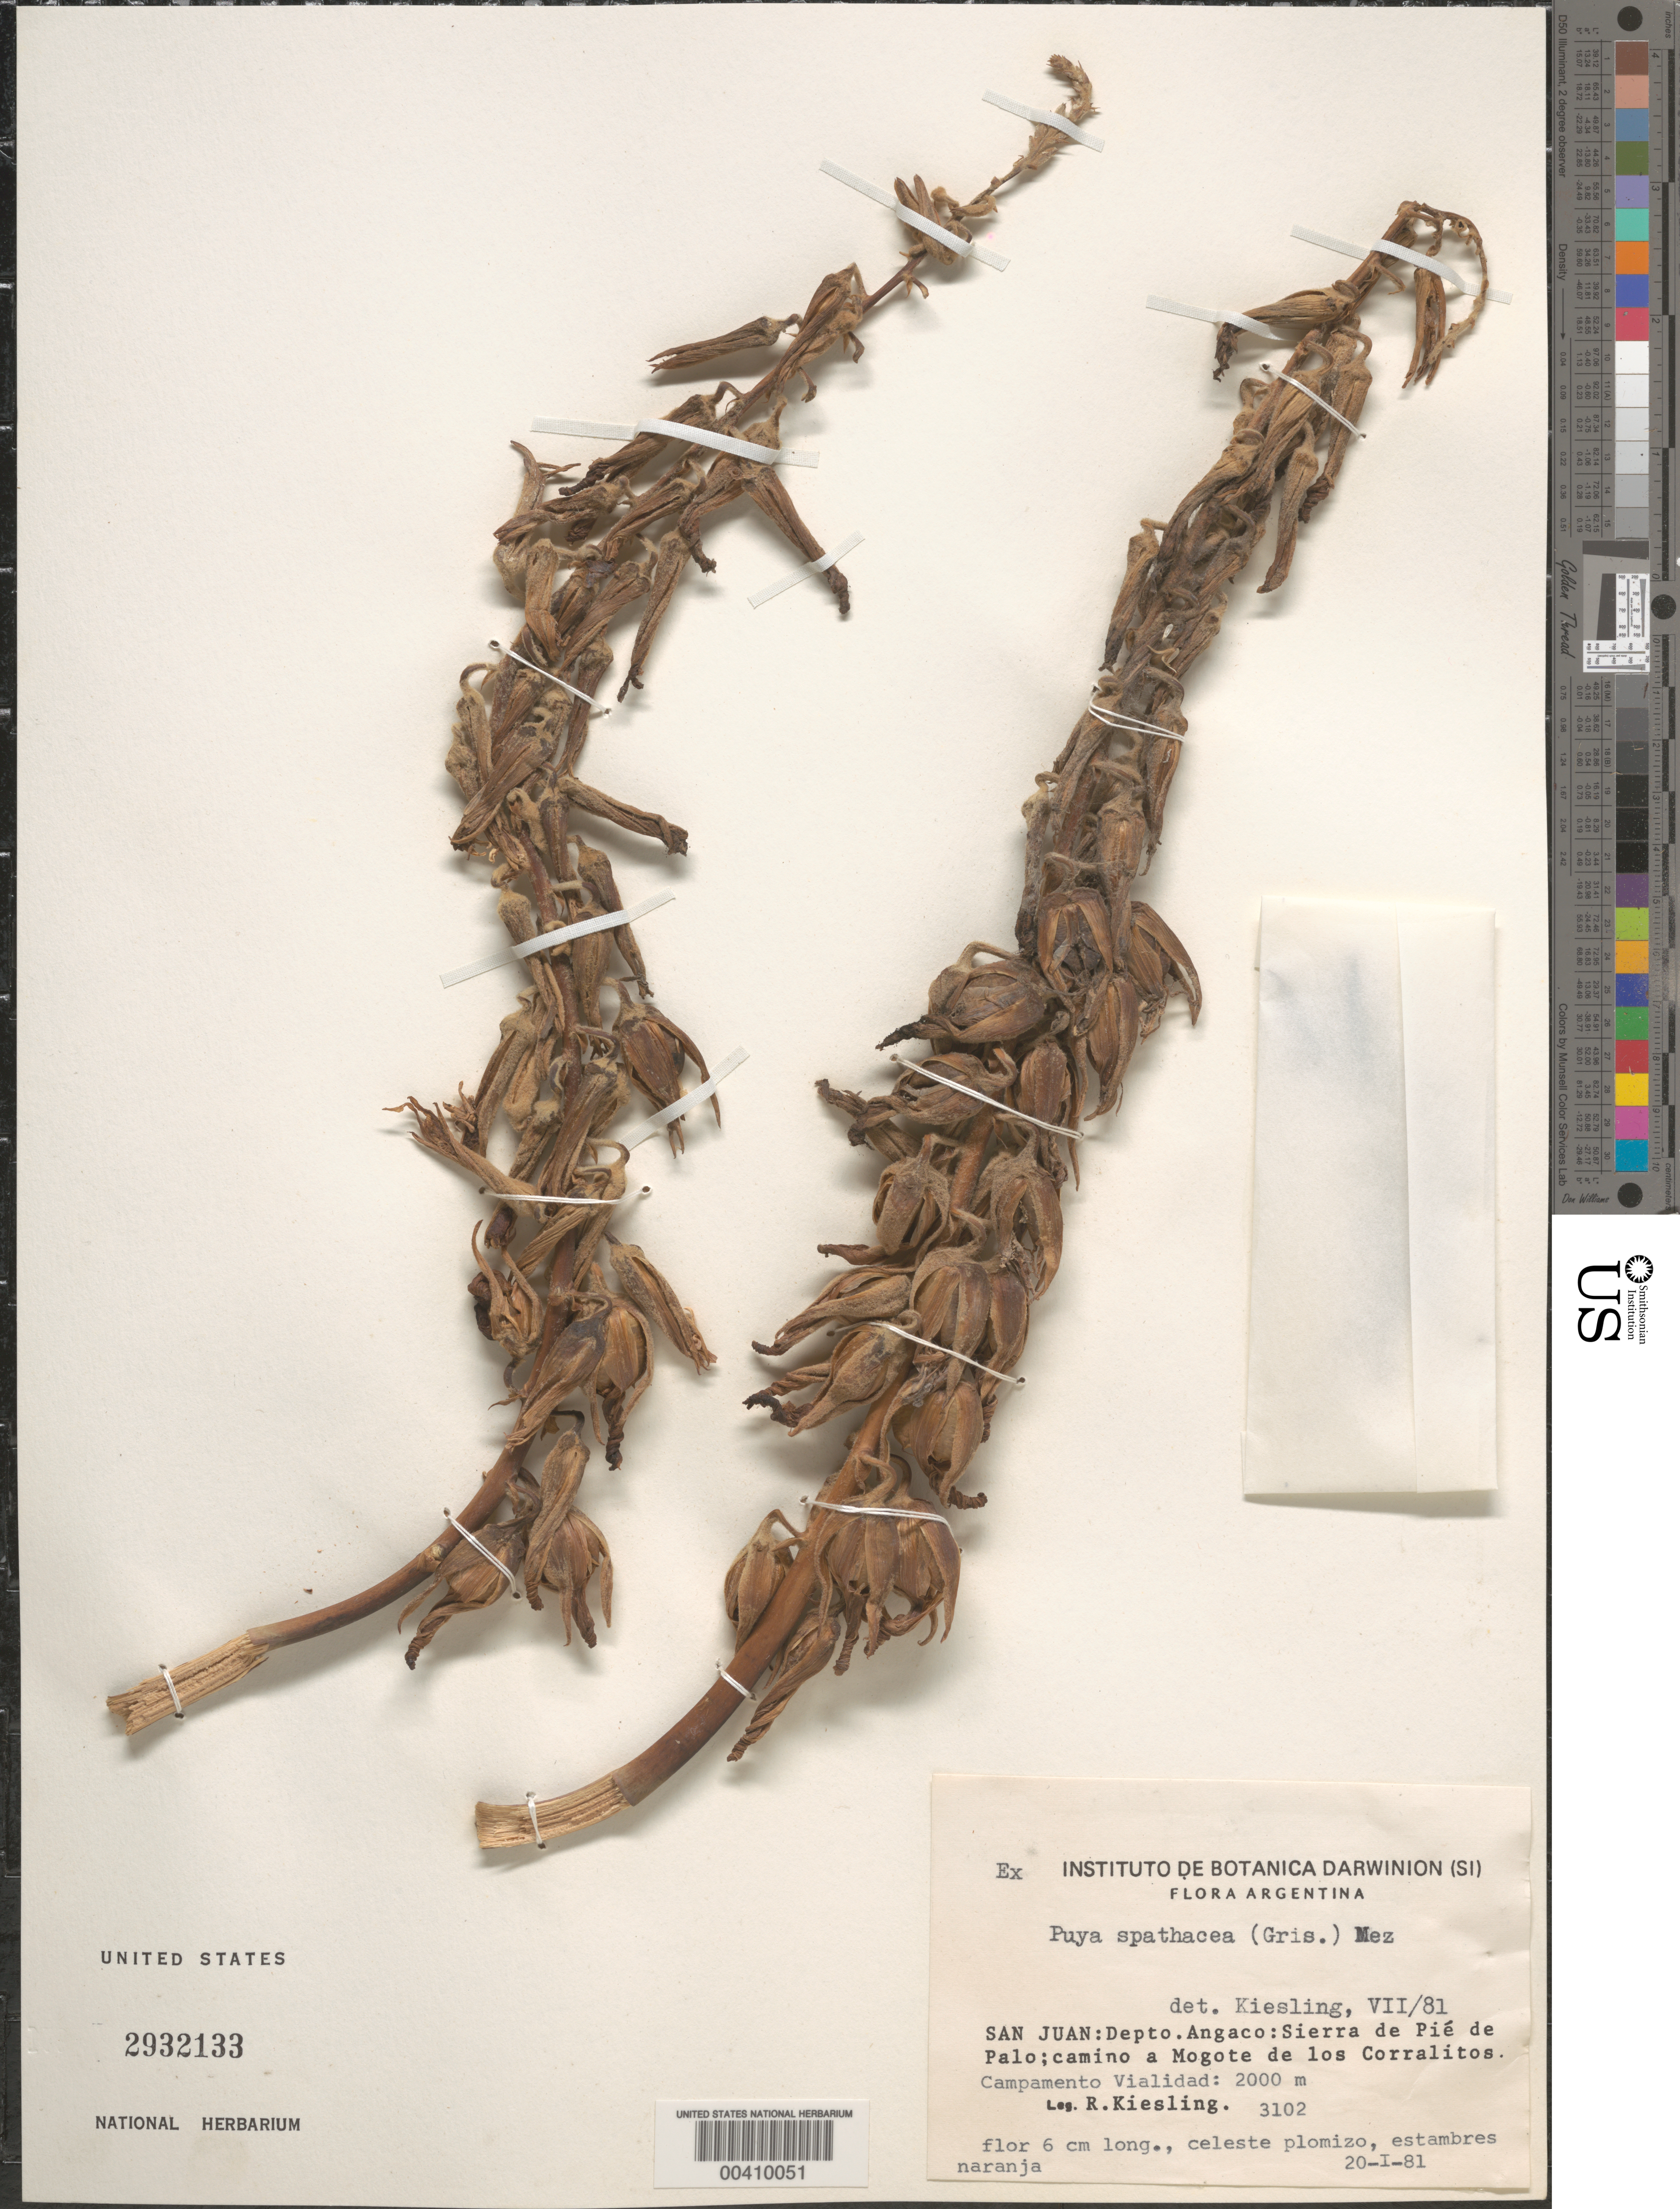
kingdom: Plantae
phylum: Tracheophyta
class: Liliopsida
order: Poales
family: Bromeliaceae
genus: Puya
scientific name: Puya spathacea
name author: (Griseb.) Mez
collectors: R. Kiesling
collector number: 3102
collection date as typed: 20 Jan 1981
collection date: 1981-01-20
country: Argentina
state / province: San Juan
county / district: Angaco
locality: Sierra de Pie de Palo, Camino a Mogote de los Corralitos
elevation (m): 610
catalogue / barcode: US 2932133